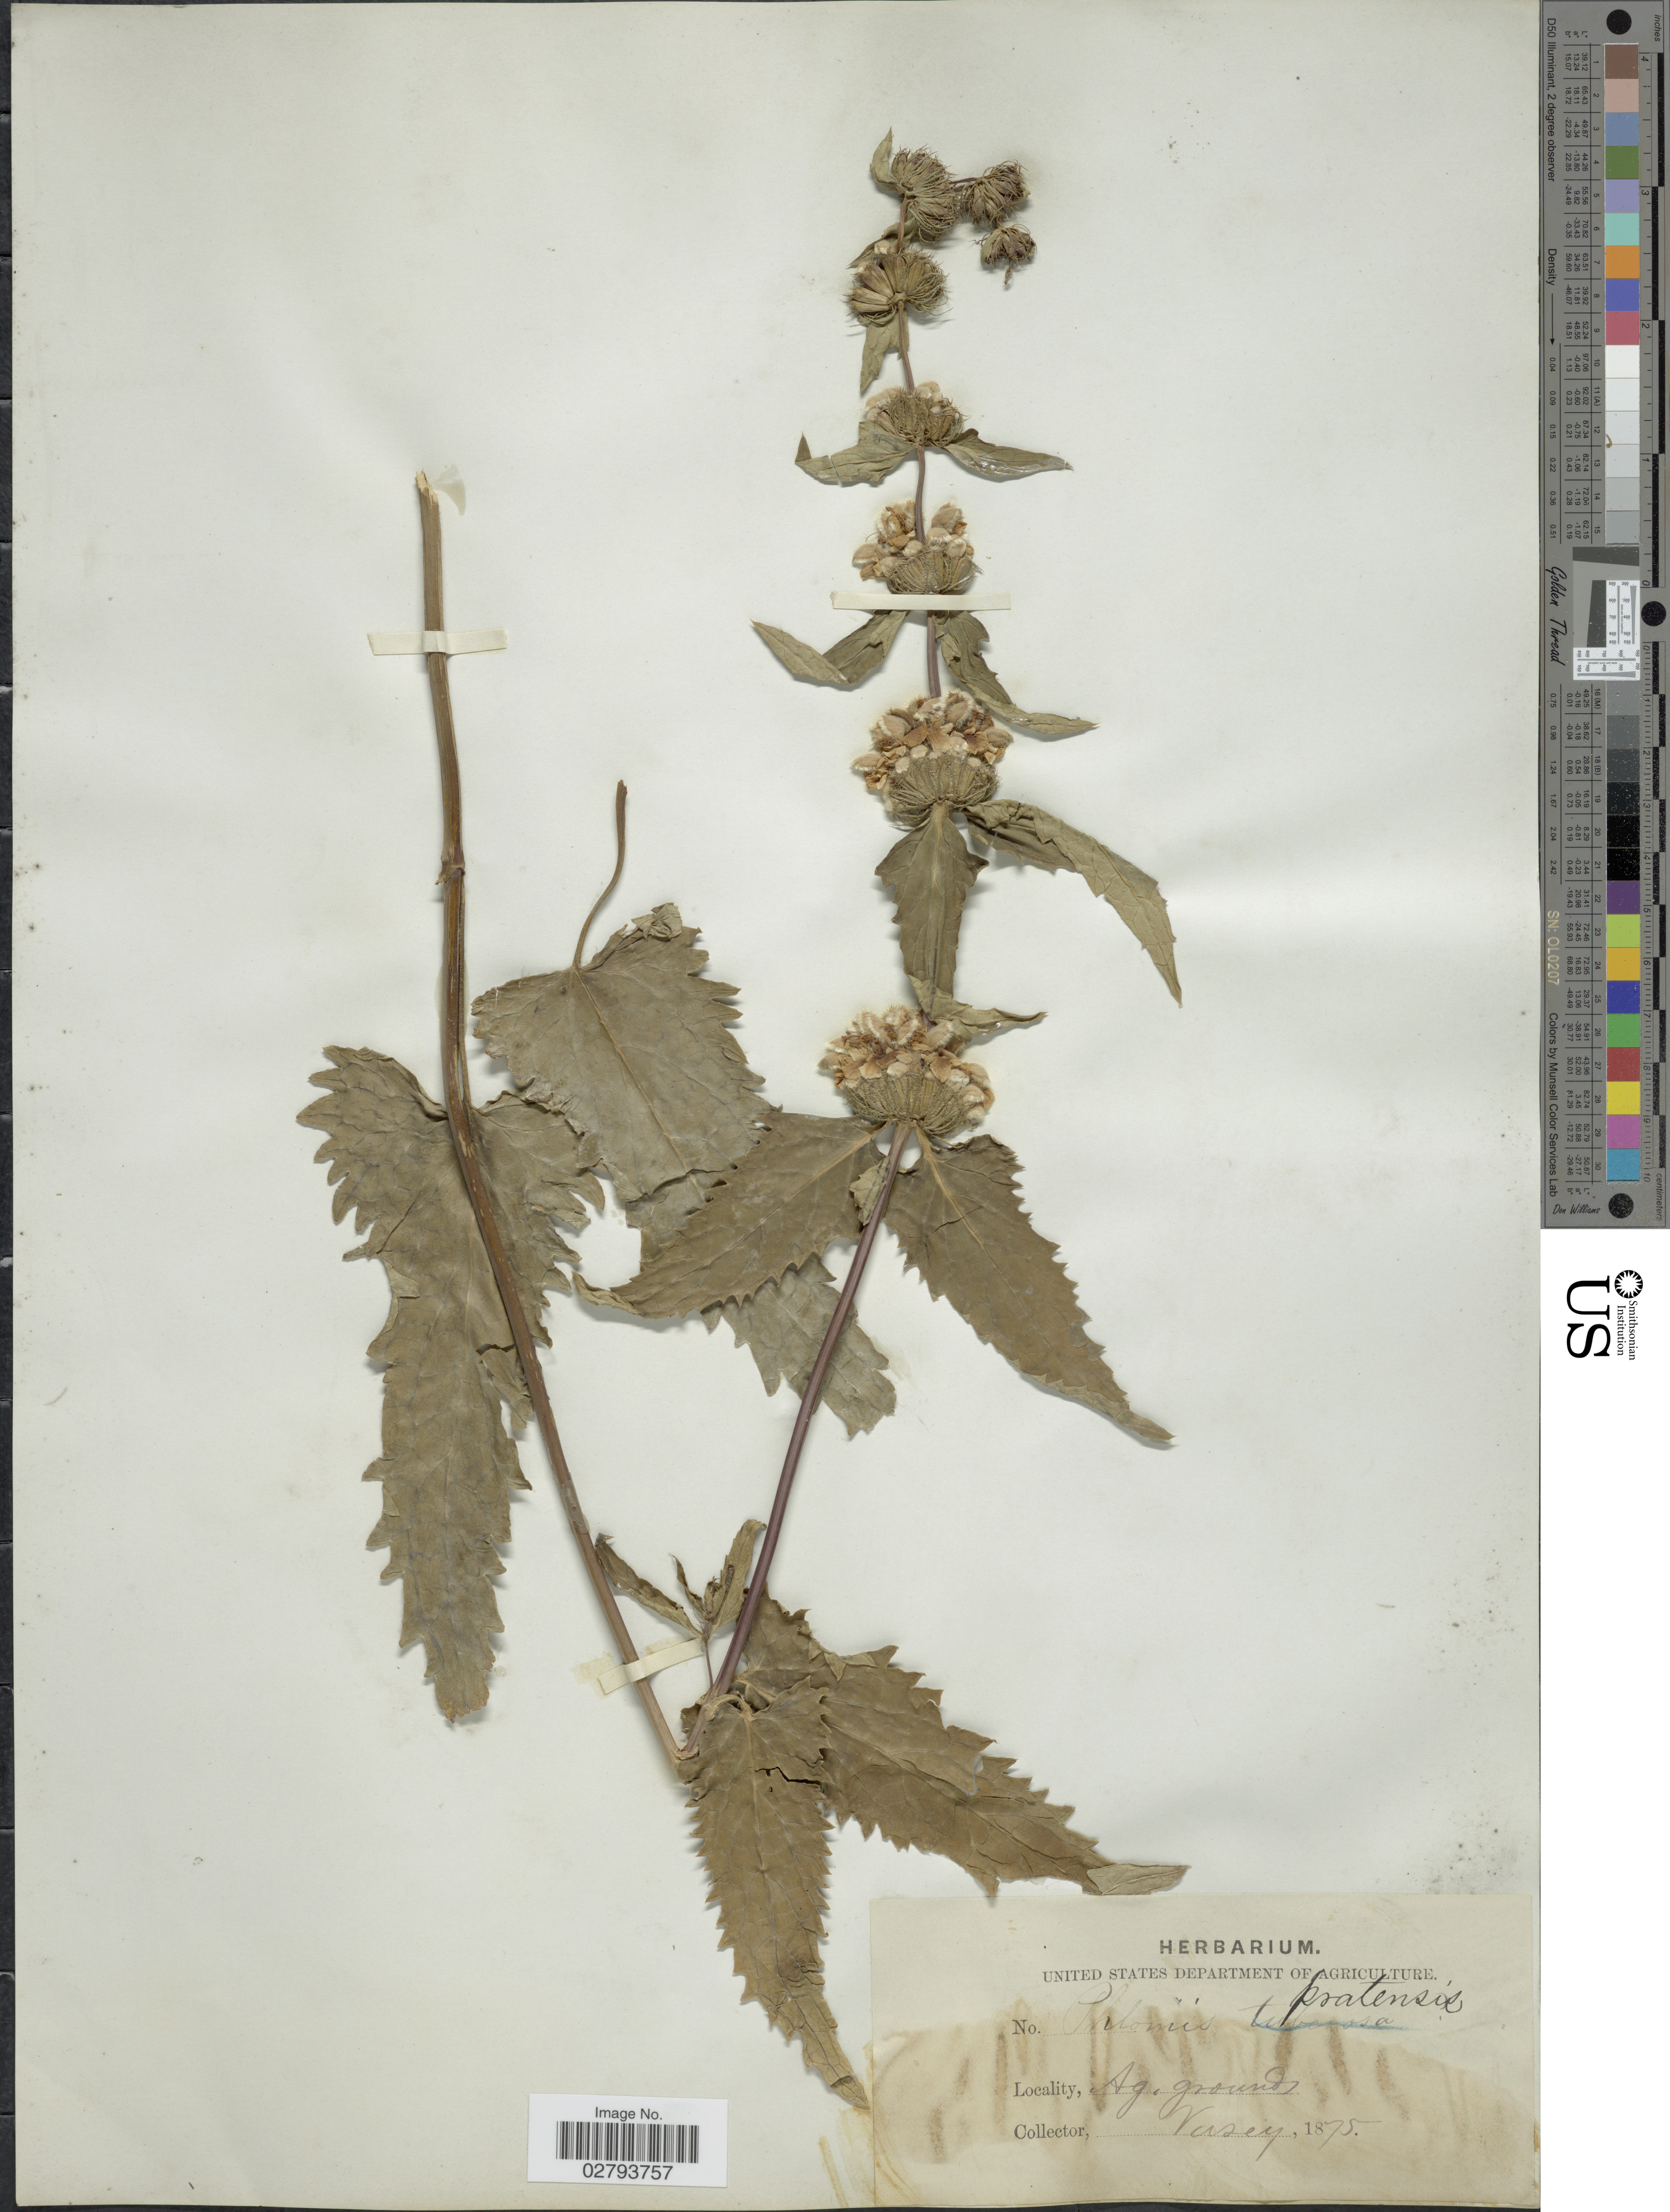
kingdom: Plantae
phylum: Tracheophyta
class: Magnoliopsida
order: Lamiales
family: Lamiaceae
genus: Phlomoides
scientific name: Phlomoides pratensis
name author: (Kar. & Kir.) Adylov et al.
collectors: Vasey, --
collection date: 1875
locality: Ag. grounds.